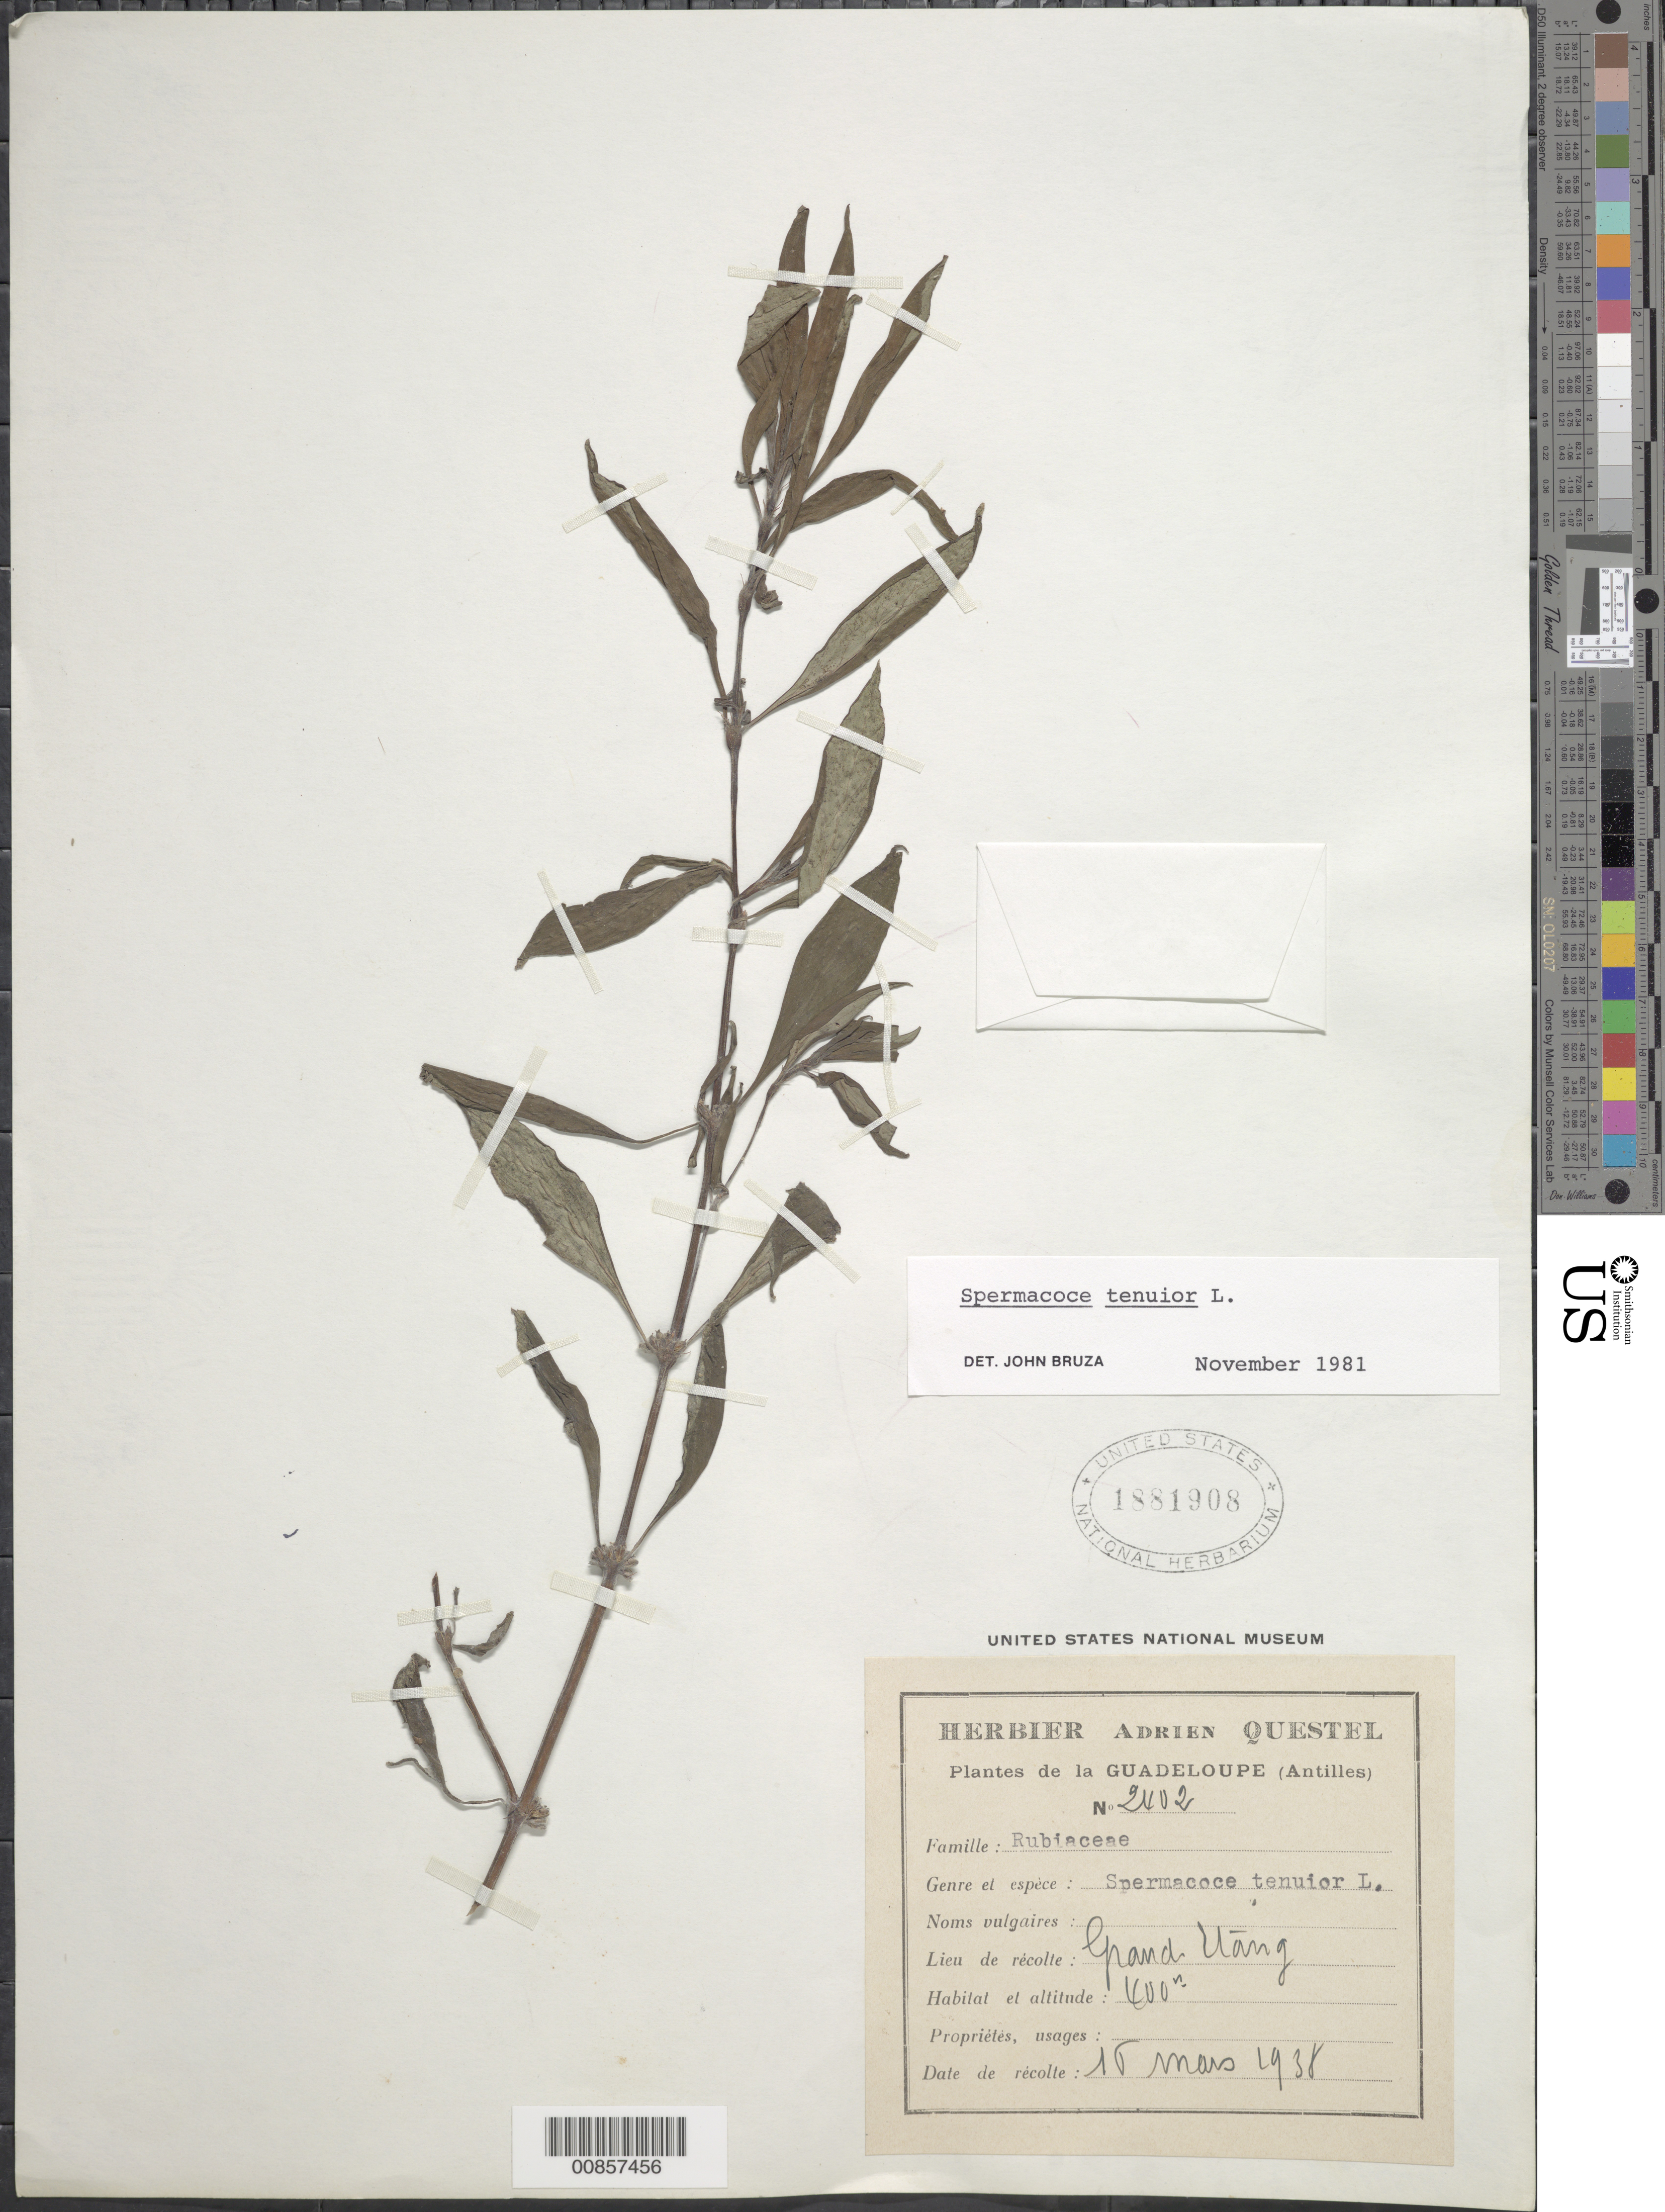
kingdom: Plantae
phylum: Tracheophyta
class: Magnoliopsida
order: Gentianales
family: Rubiaceae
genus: Spermacoce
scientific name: Spermacoce confusa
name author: Rendle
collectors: A. Questel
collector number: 2402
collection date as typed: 16 Mar 1938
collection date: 1938-03-16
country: Guadeloupe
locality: Grand Etang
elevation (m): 400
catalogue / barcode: US 1881908